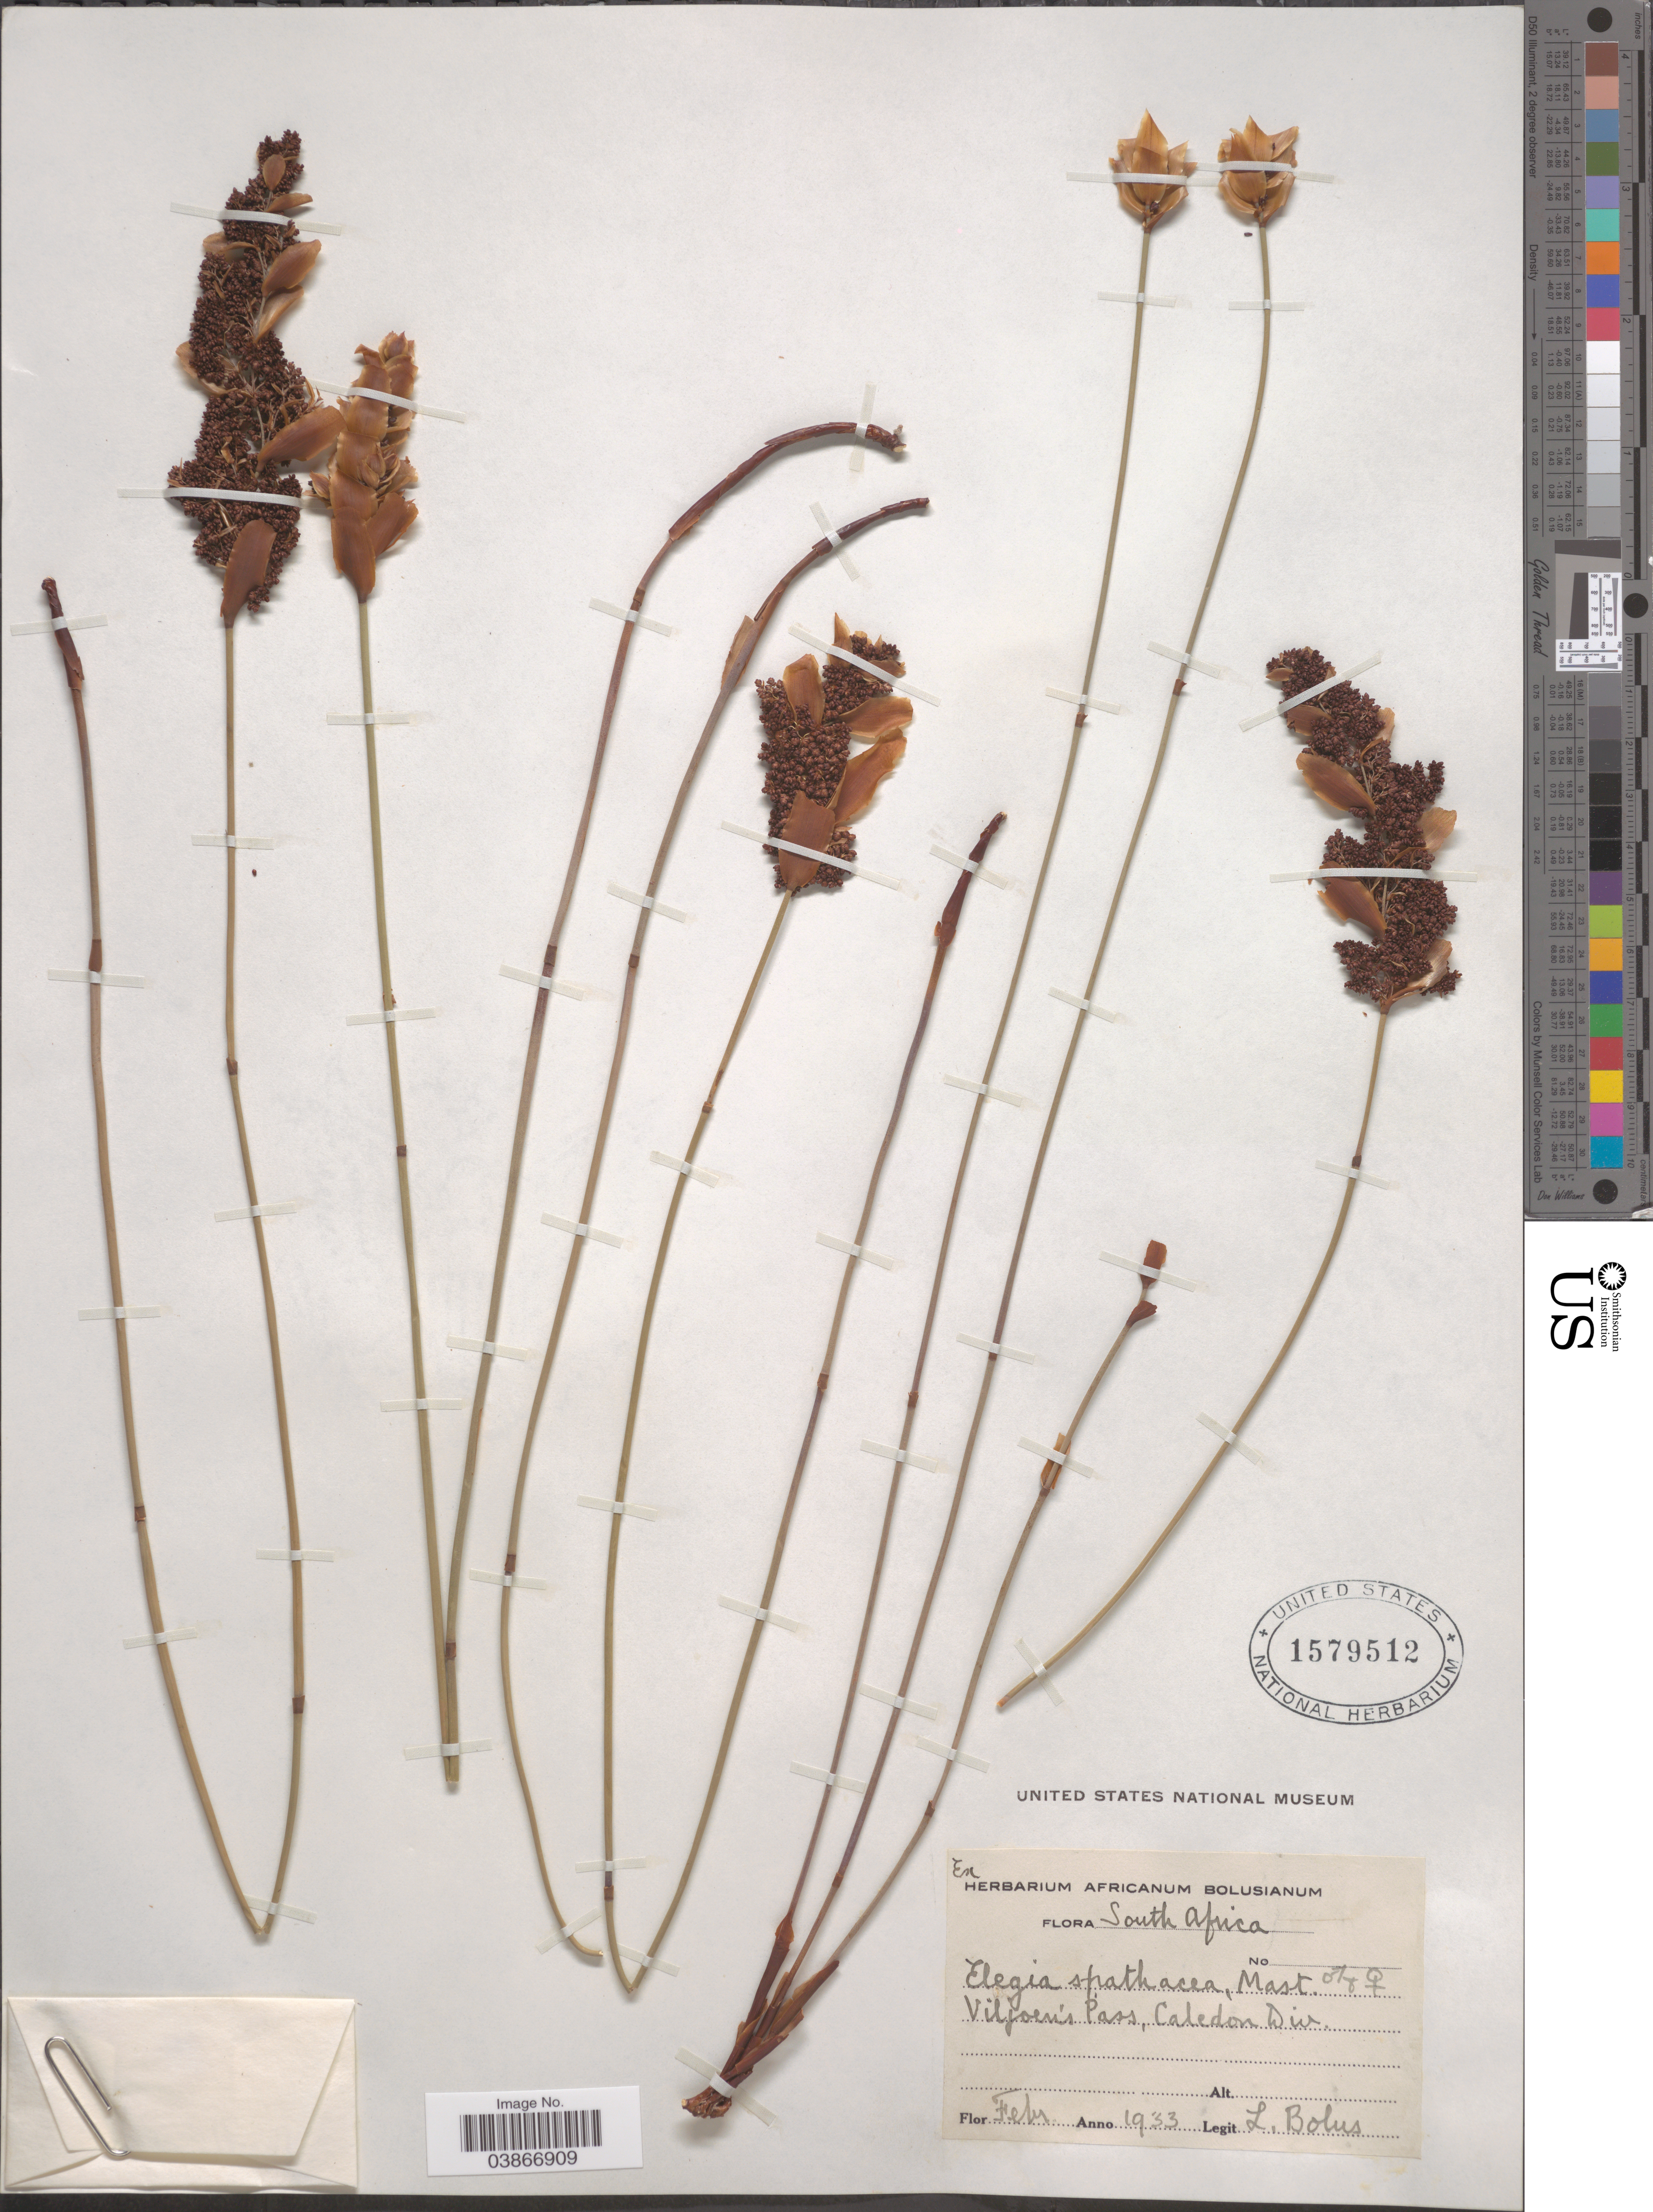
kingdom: Plantae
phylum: Tracheophyta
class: Liliopsida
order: Poales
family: Restionaceae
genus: Elegia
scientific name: Elegia spathacea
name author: Mast.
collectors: L. Bolus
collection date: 1933-02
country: South Africa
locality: Viljoen's Pass, Caledon Div.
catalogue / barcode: US 1579512